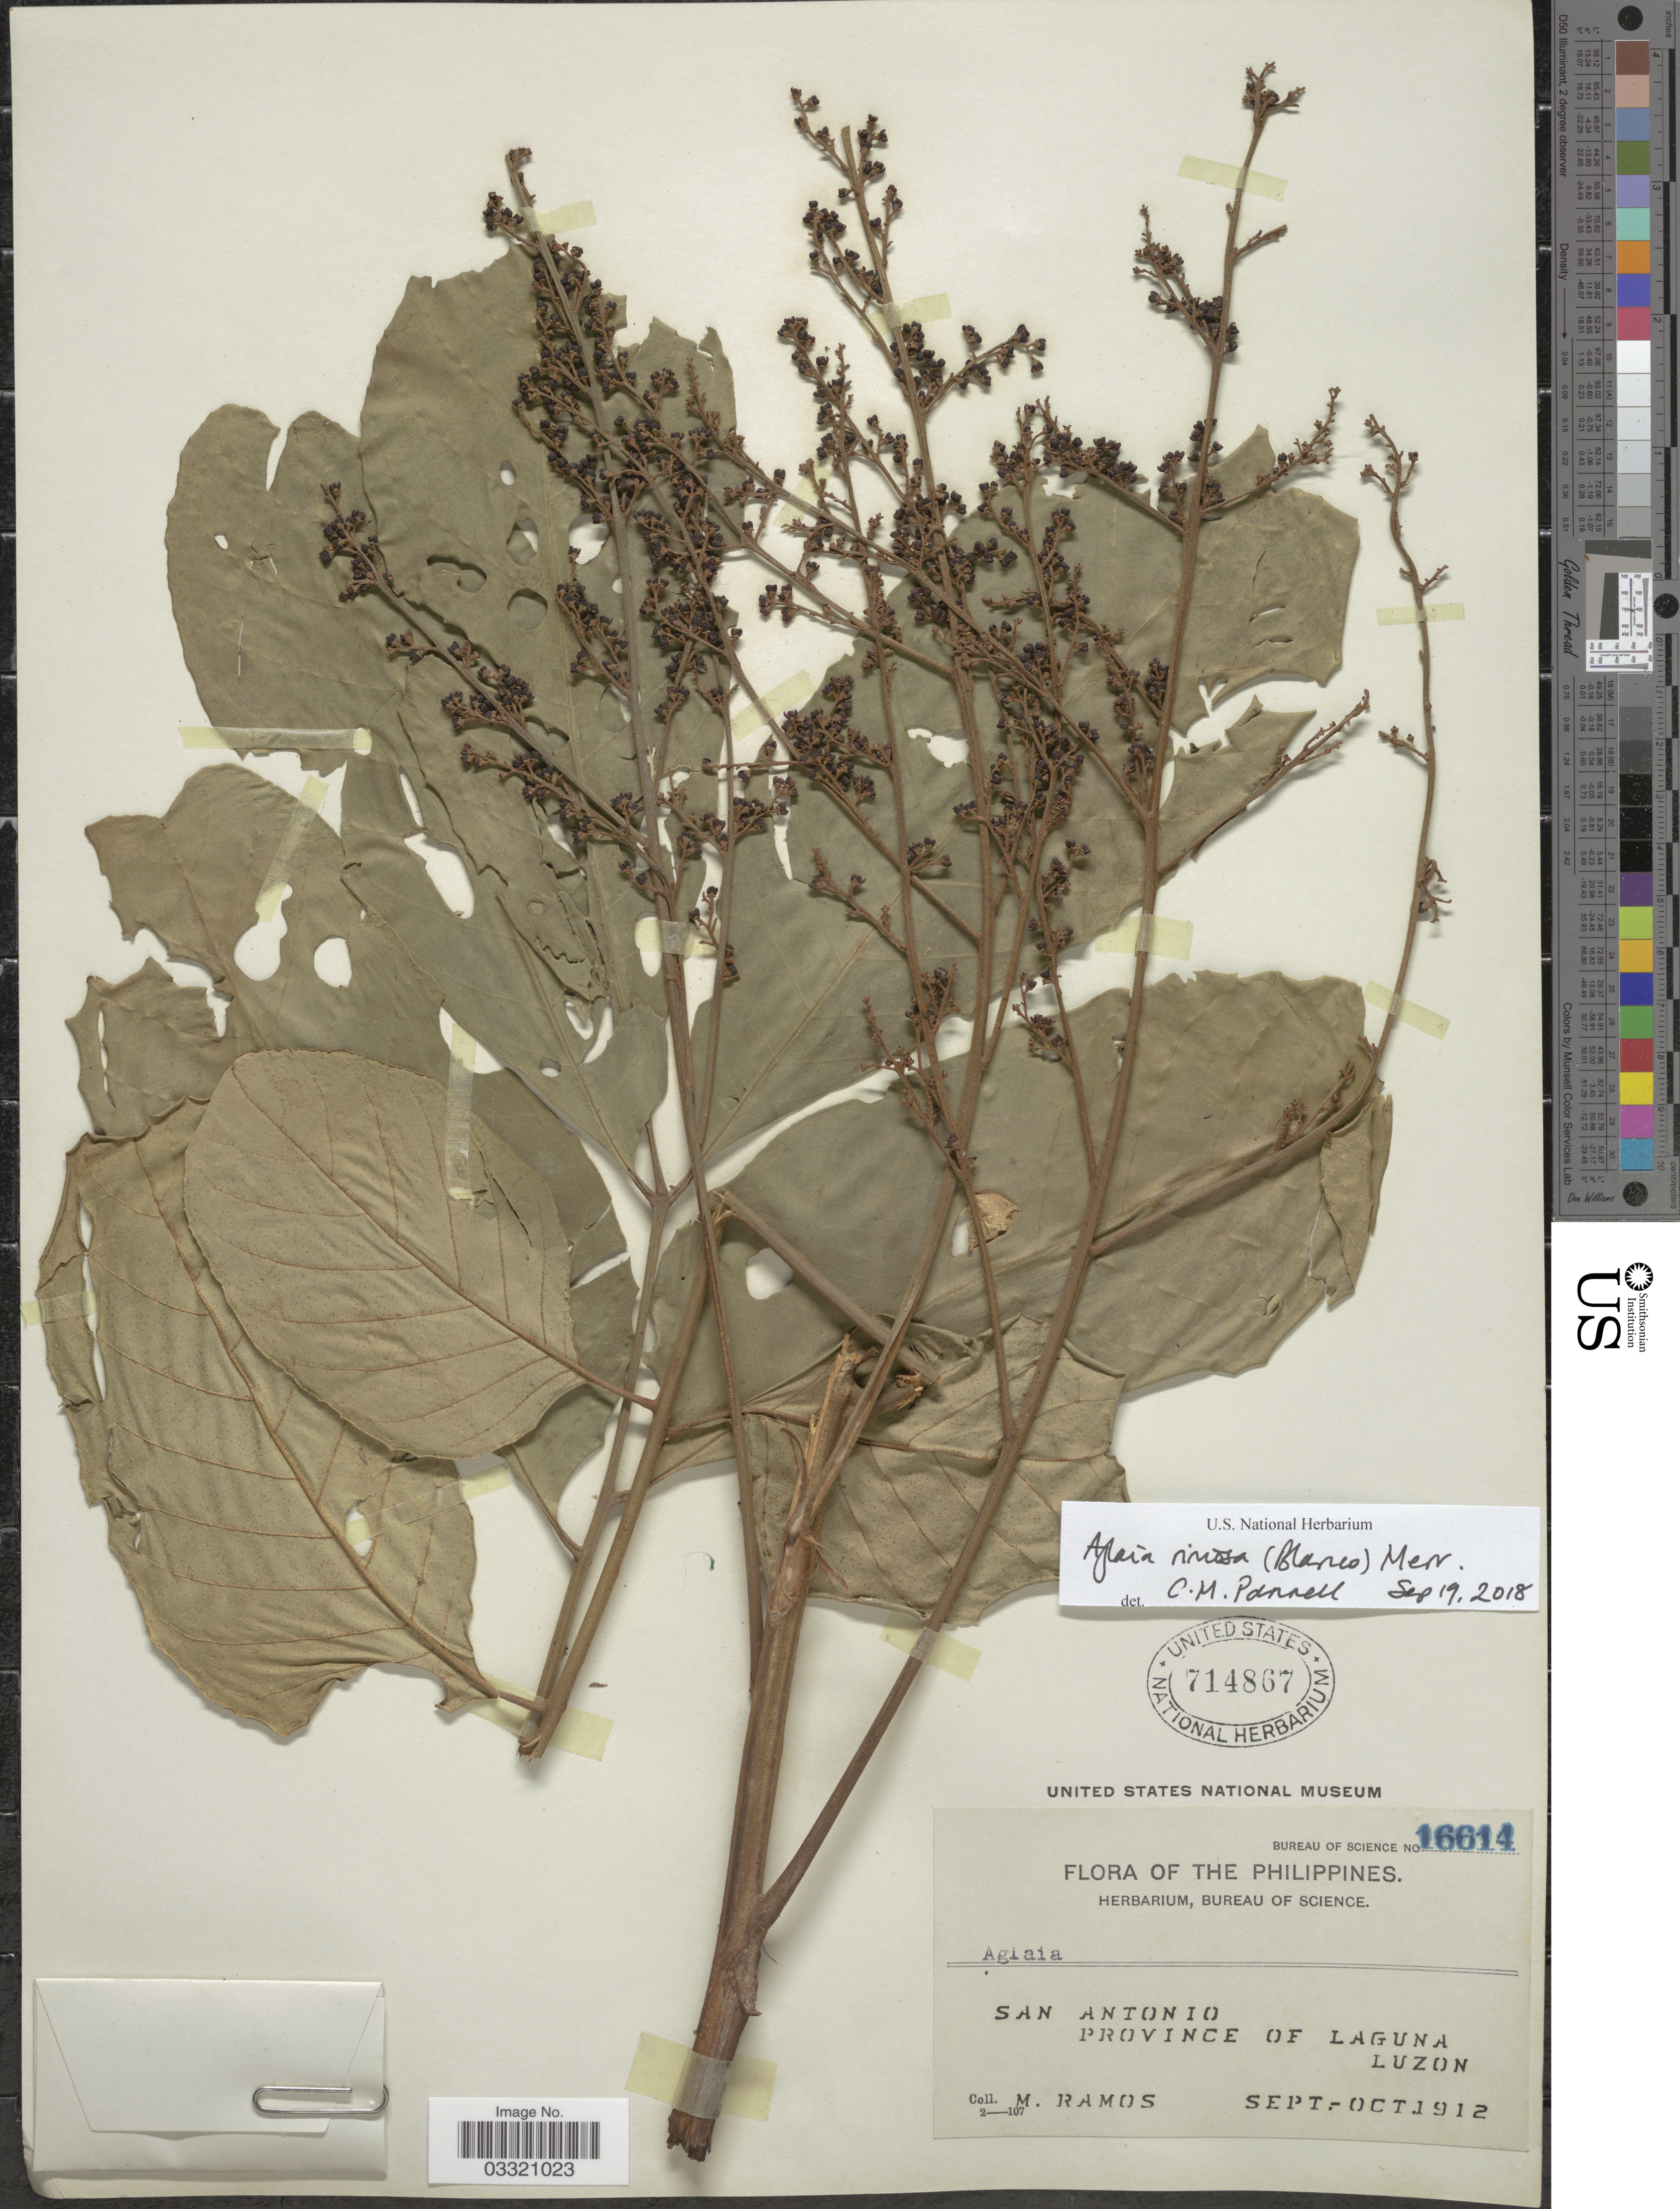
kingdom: Plantae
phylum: Tracheophyta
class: Magnoliopsida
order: Sapindales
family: Meliaceae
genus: Aglaia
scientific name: Aglaia rimosa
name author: (Blanco) Merr.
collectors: M. Ramos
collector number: Bureau of Science 16614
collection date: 1912-09/1912-10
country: Philippines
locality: San Antonio. Province of Laguna. Luzon.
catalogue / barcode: US 714867